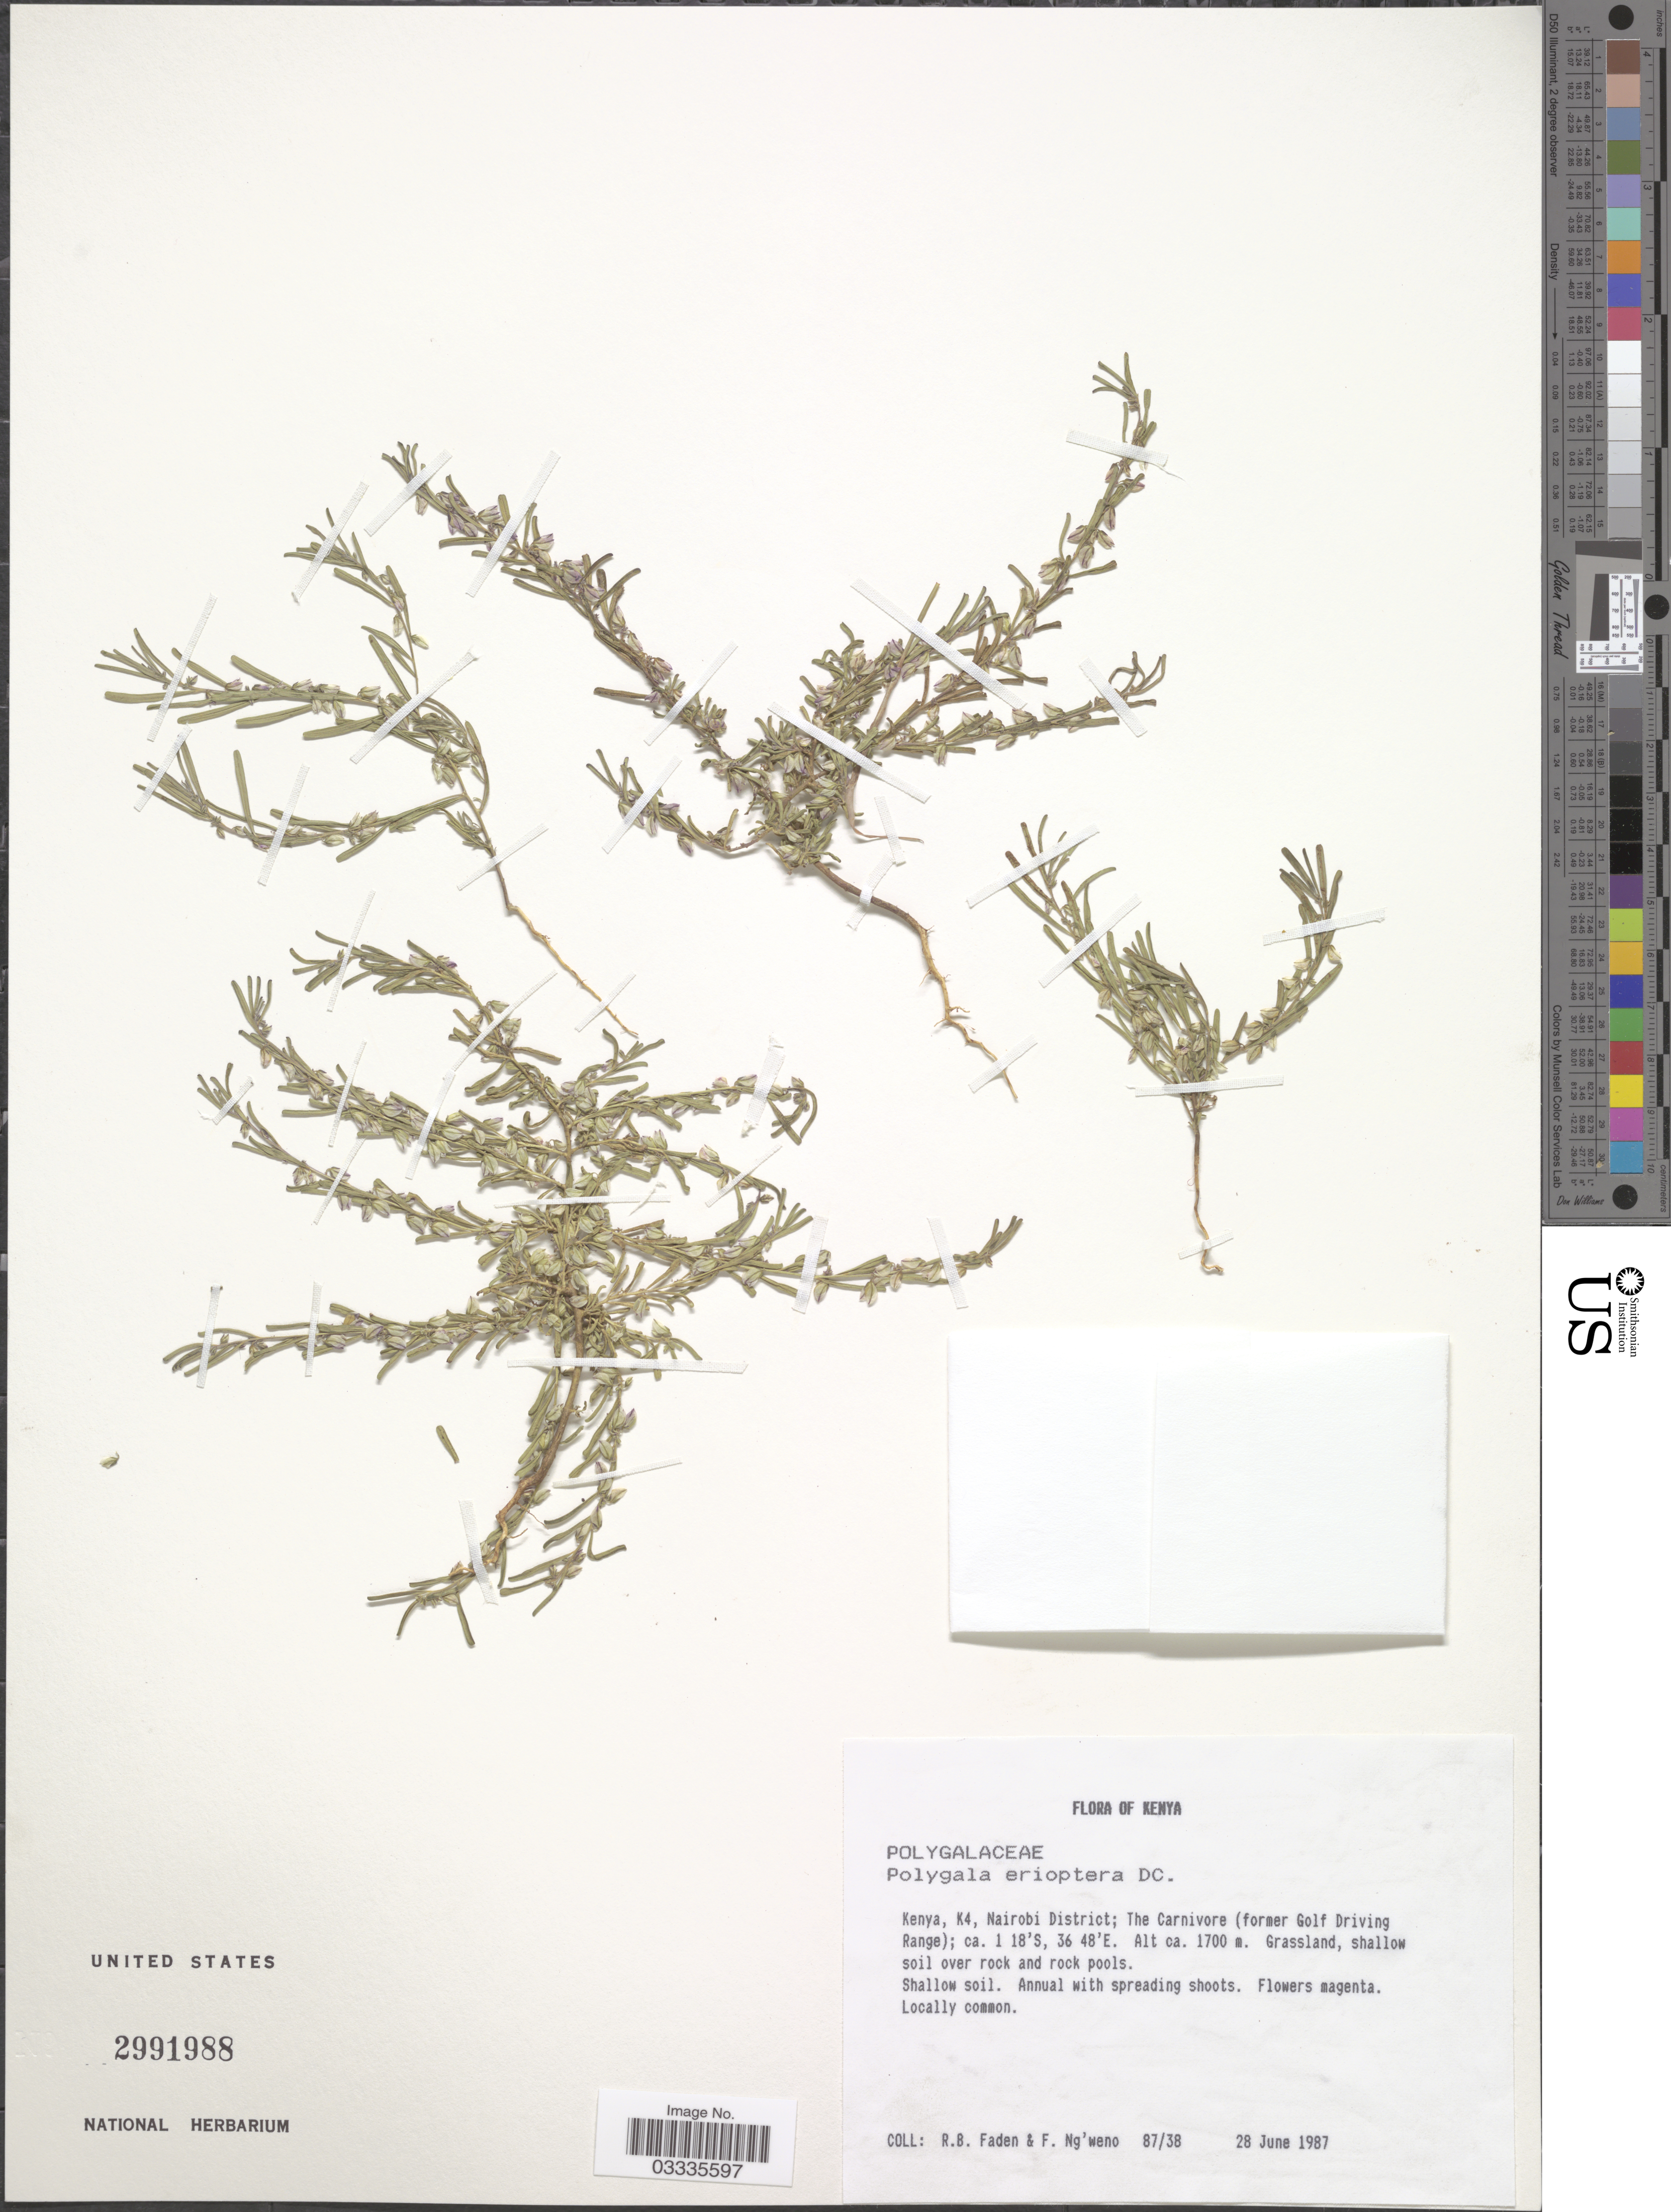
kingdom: Plantae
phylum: Tracheophyta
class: Magnoliopsida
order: Fabales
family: Polygalaceae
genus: Polygala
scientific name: Polygala erioptera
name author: DC.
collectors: R. B. Faden & F. Ng'weno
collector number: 87/38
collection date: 1987-06-28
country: Kenya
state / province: Nairobi Area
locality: Kenya, K4, Nairobi District; The Carnivore (former Golf Driving Range).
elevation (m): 1700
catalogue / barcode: US 2991988